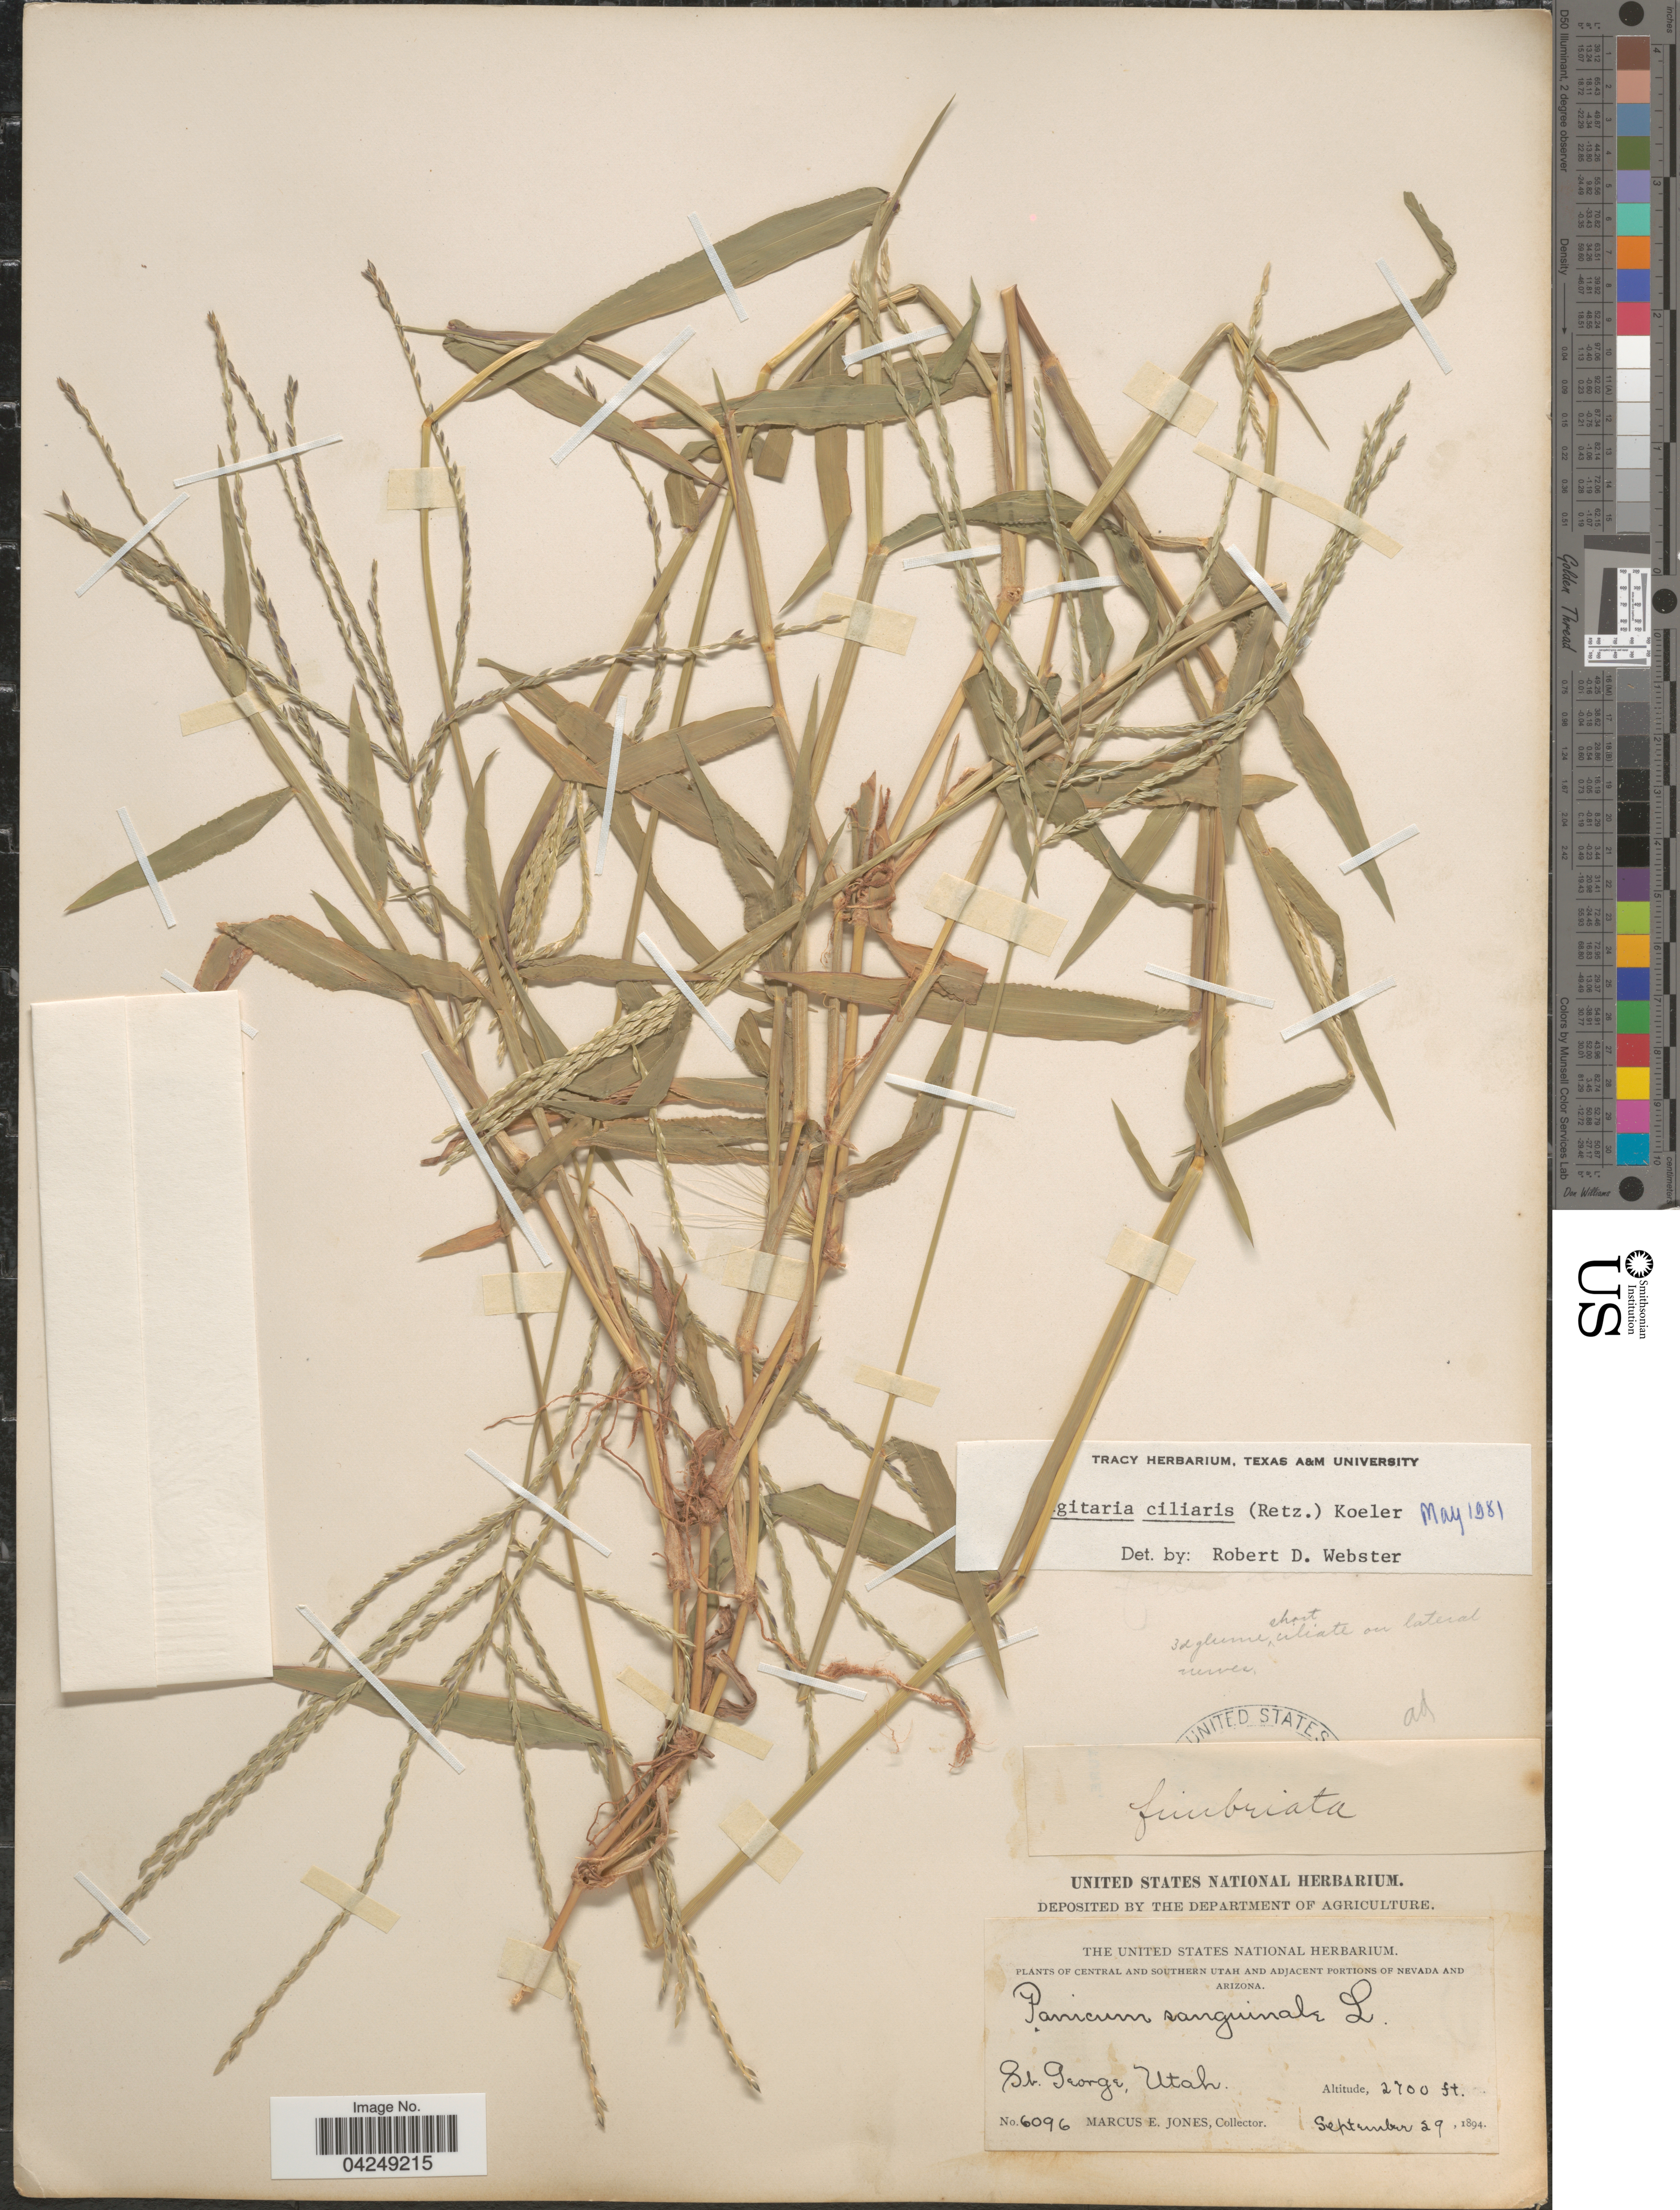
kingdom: Plantae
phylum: Tracheophyta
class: Liliopsida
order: Poales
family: Poaceae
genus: Digitaria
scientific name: Digitaria ciliaris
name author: (Retz.) Koeler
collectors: M. E. Jones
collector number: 6096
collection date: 1894-09-29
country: United States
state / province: Utah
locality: Central and Southern Utah. St. George.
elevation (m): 823